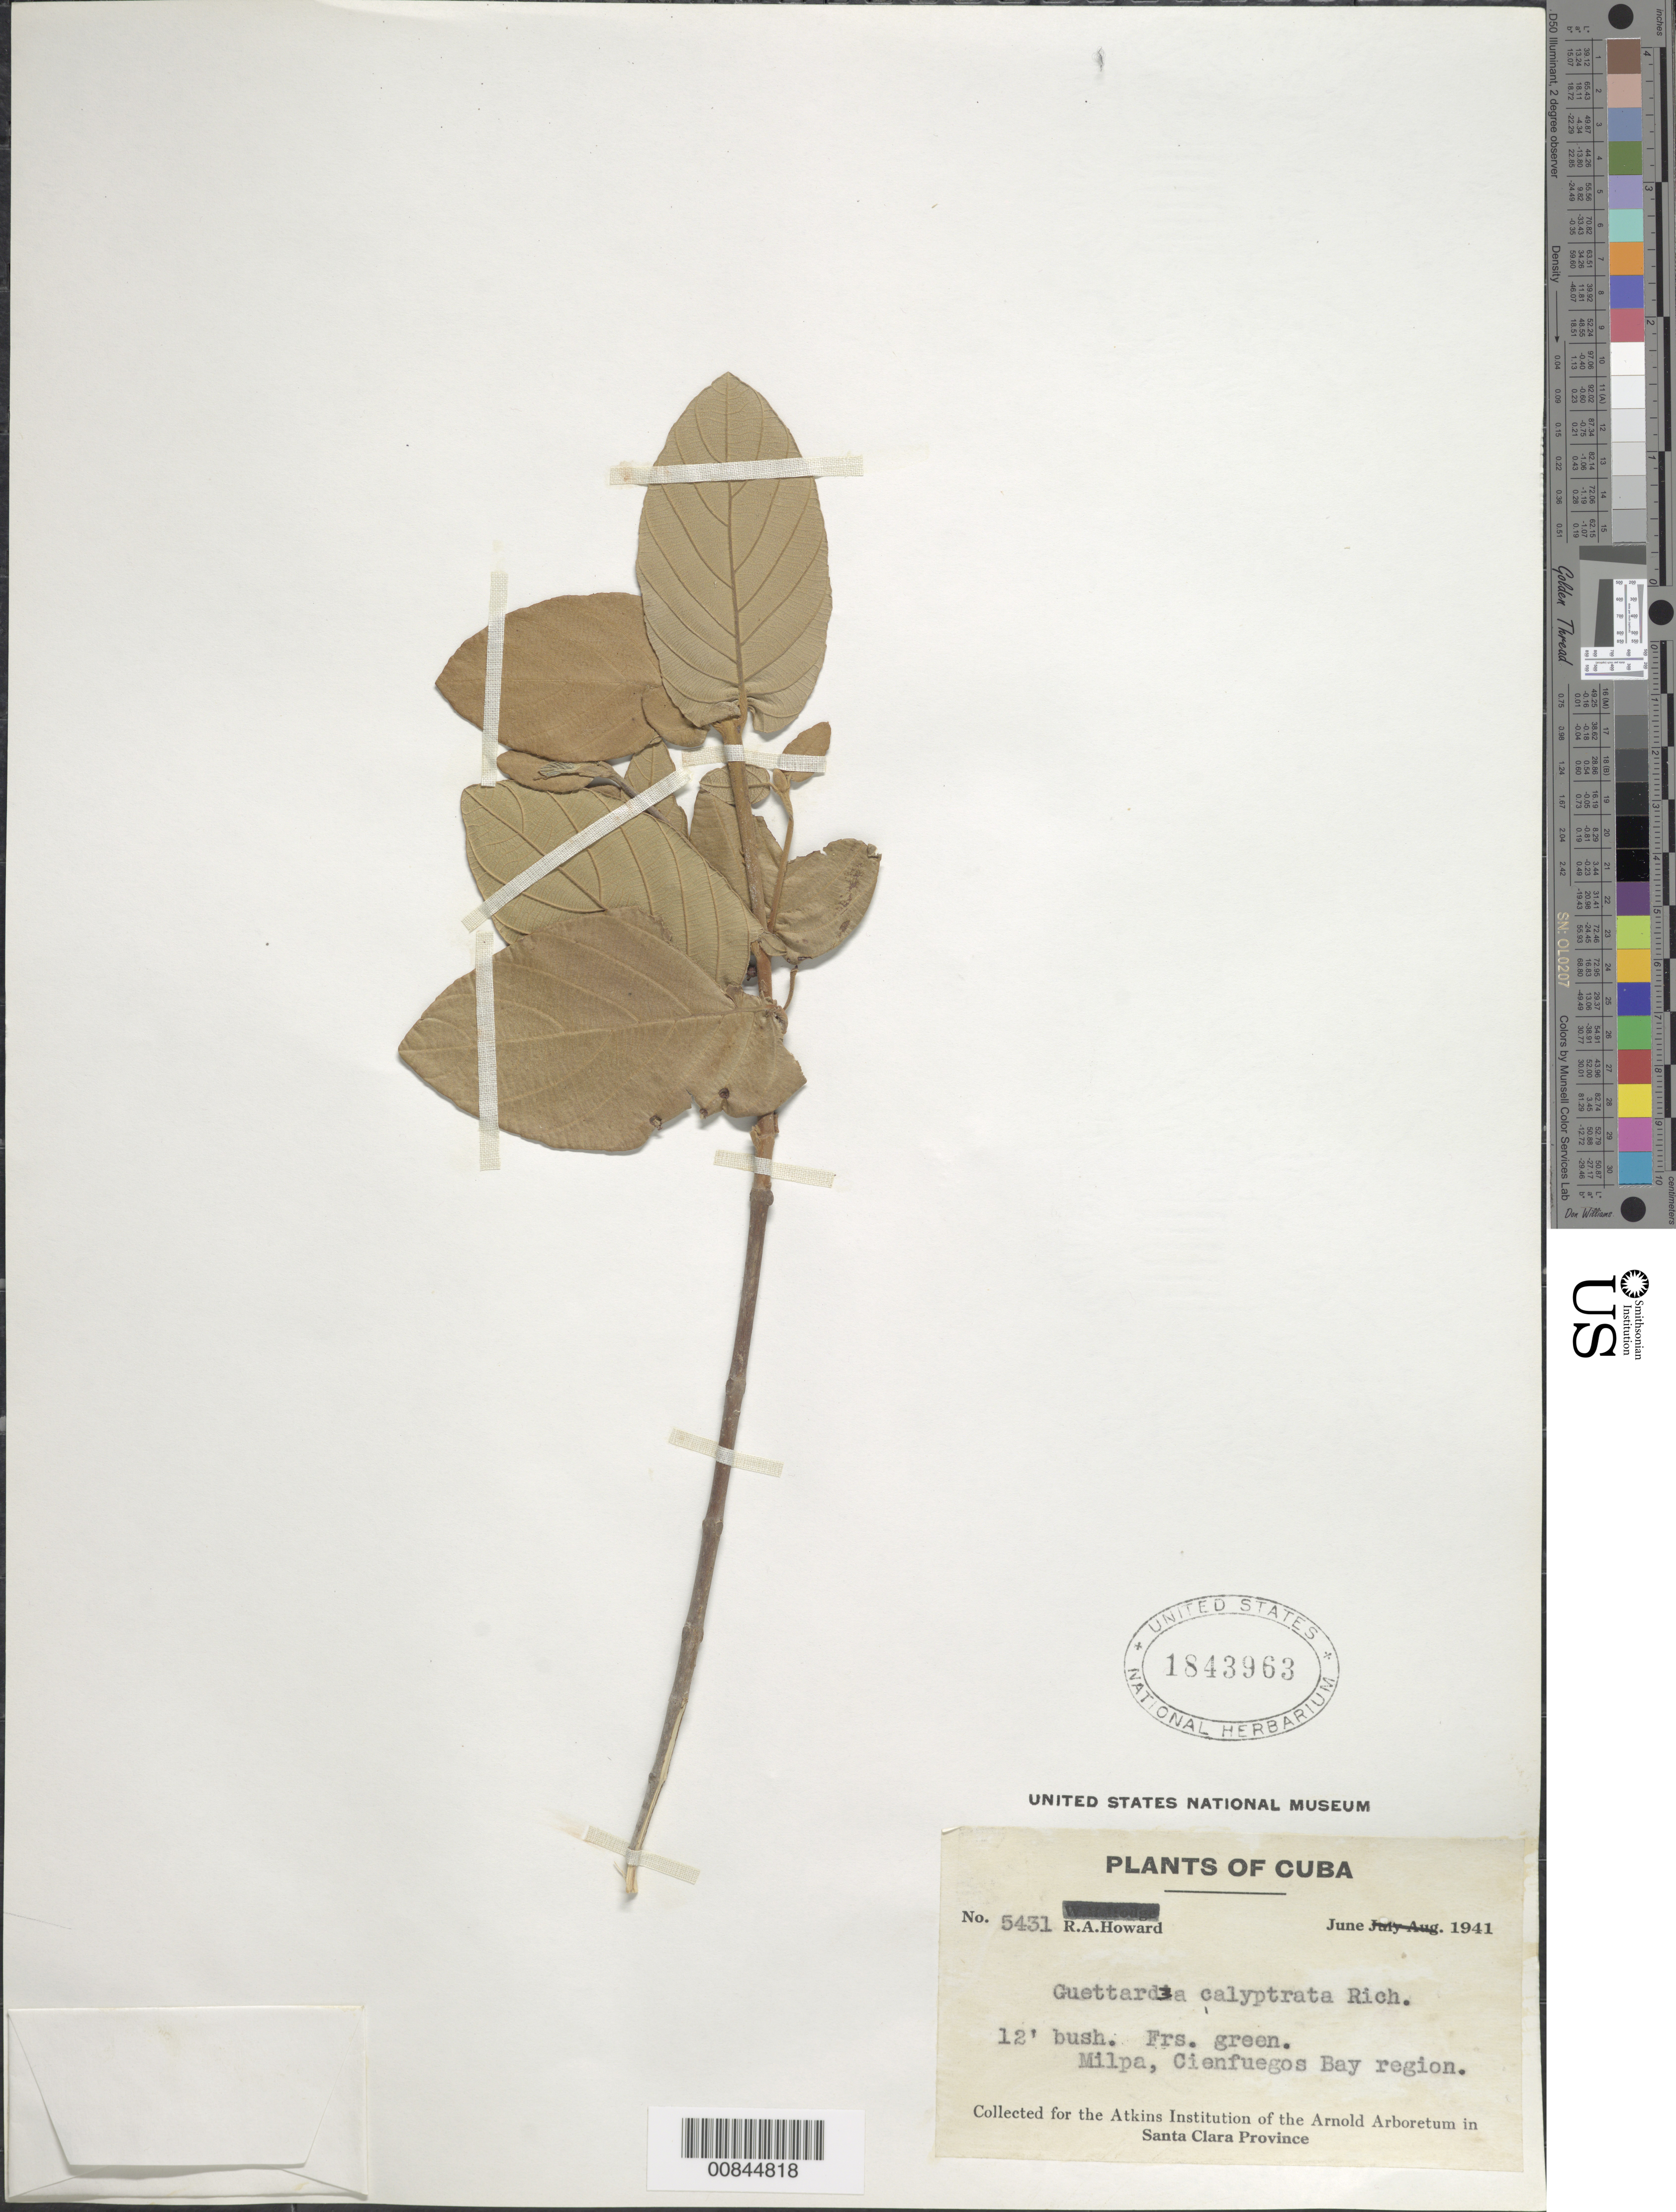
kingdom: Plantae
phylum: Tracheophyta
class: Magnoliopsida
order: Gentianales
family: Rubiaceae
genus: Guettarda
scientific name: Guettarda calyptrata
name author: A. Rich.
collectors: R. A. Howard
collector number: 5431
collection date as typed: Jun 1941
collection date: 1941-06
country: Cuba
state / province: Las Villas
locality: Milpa, Cienfuegos Bay region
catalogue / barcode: US 1843963